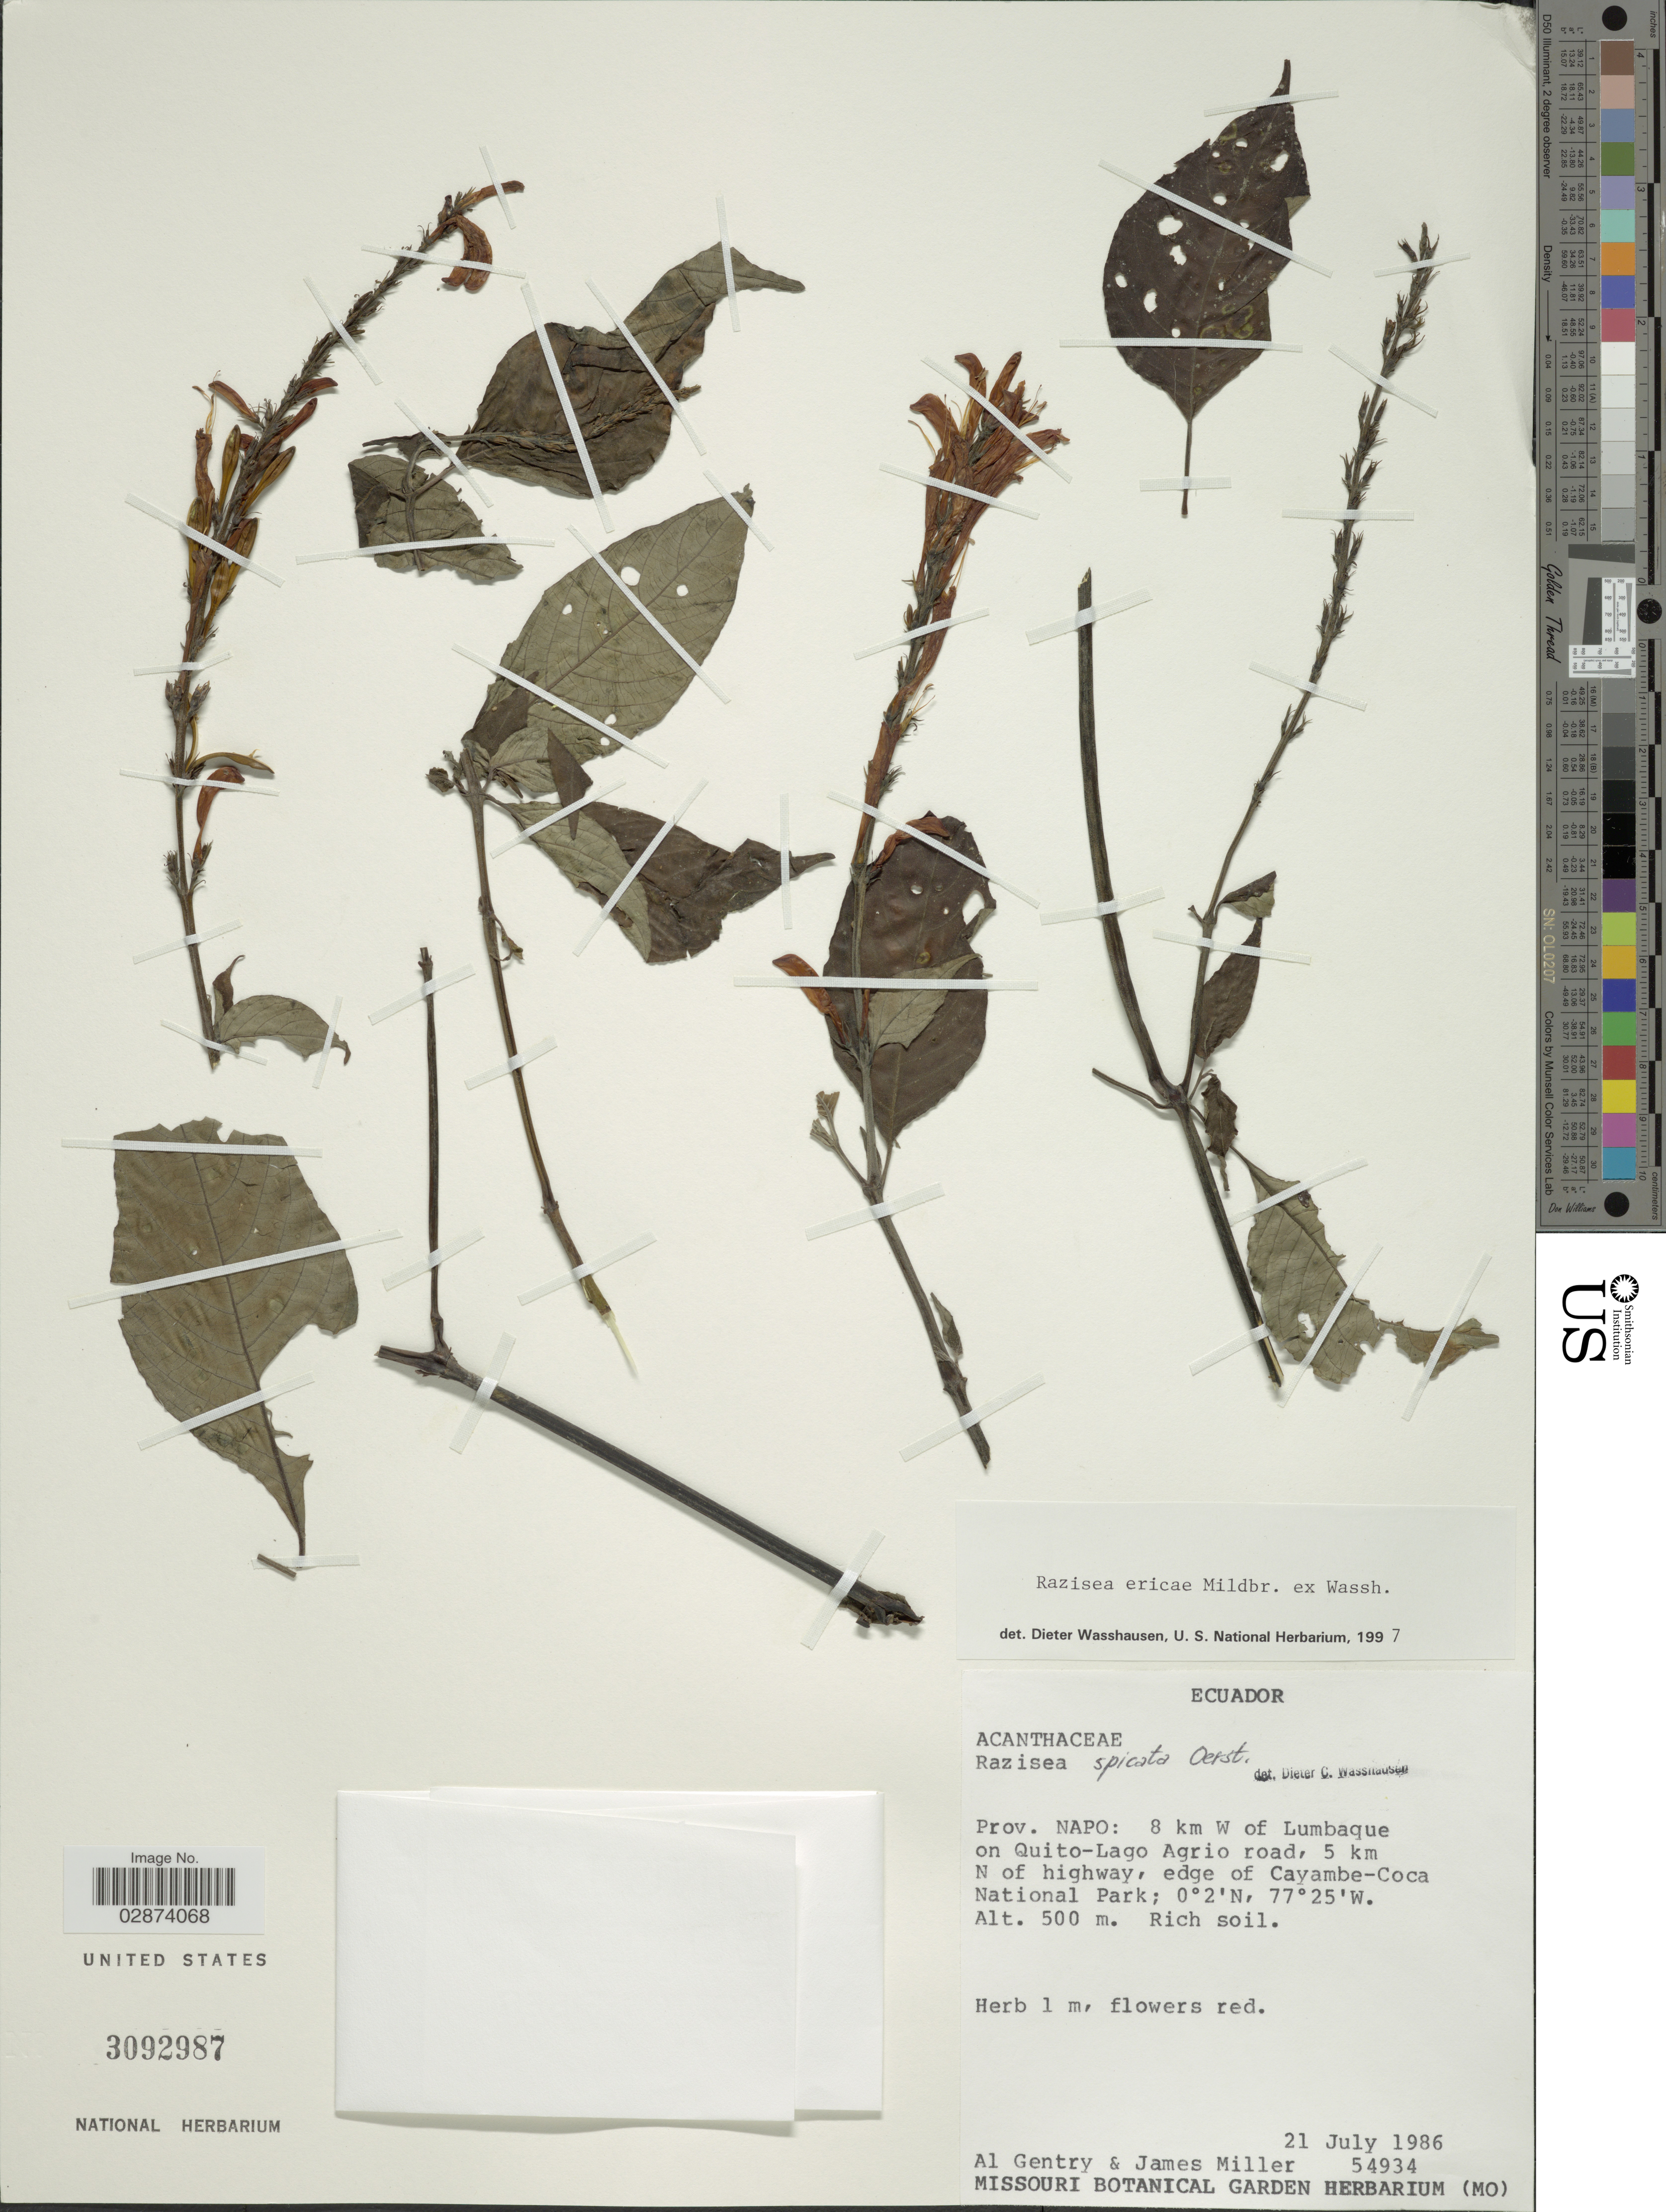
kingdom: Plantae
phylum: Tracheophyta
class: Magnoliopsida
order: Lamiales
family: Acanthaceae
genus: Razisea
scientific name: Razisea ericae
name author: Mildbr. ex Wassh.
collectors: A. H. Gentry & J. S. Miller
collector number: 54934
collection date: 1986-07-21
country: Ecuador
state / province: Napo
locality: Prov. Napo: 8 km W of Lumbaque on Quito-Lago Agrio road, 5 km N of highway, edge of Cayambe-Coca National Park.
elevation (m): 500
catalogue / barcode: US 3092987